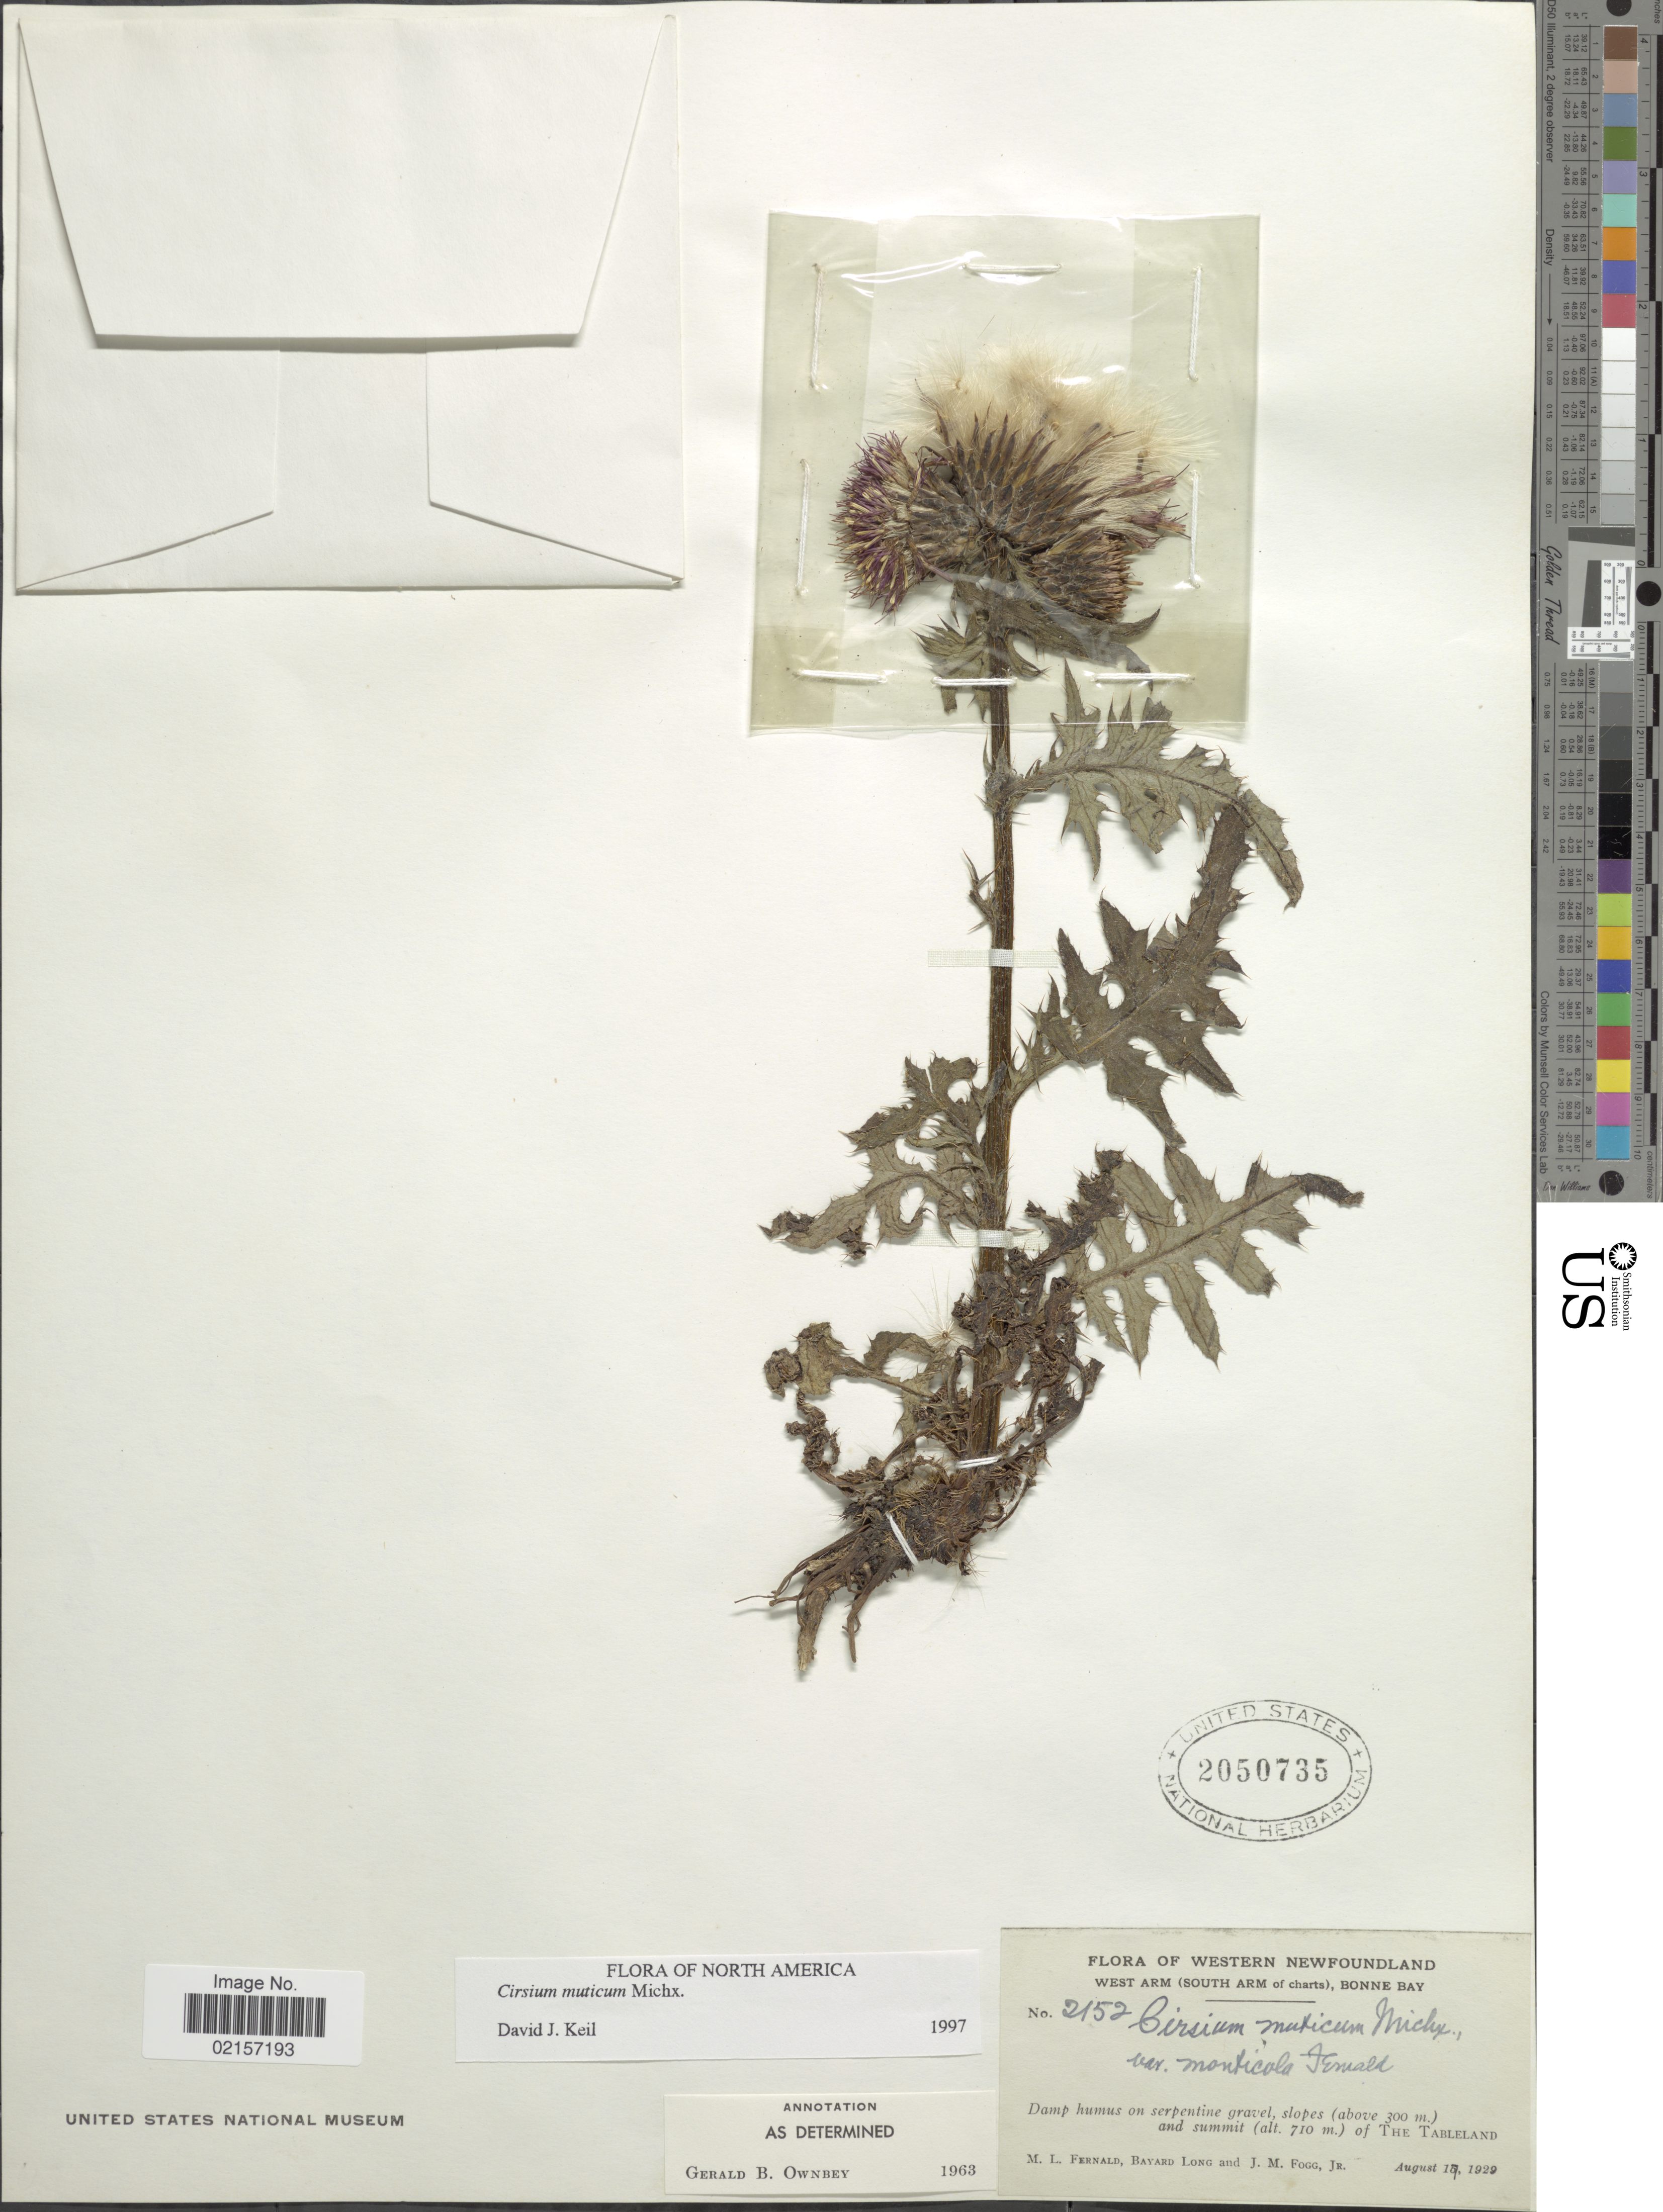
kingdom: Plantae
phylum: Tracheophyta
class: Magnoliopsida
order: Asterales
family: Asteraceae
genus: Cirsium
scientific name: Cirsium muticum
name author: Michx.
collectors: M. L. Fernald, B. Long & J. Fogg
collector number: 2152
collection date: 1929-08-17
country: Canada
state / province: Newfoundland and Labrador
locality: Western Newfoundland, West Arm (South Arm of cahrts), Bonney Bay, damp humus on serpentine gravel, slopes (above 300 m) and summit of the Tableland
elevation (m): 710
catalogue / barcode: US 2050735